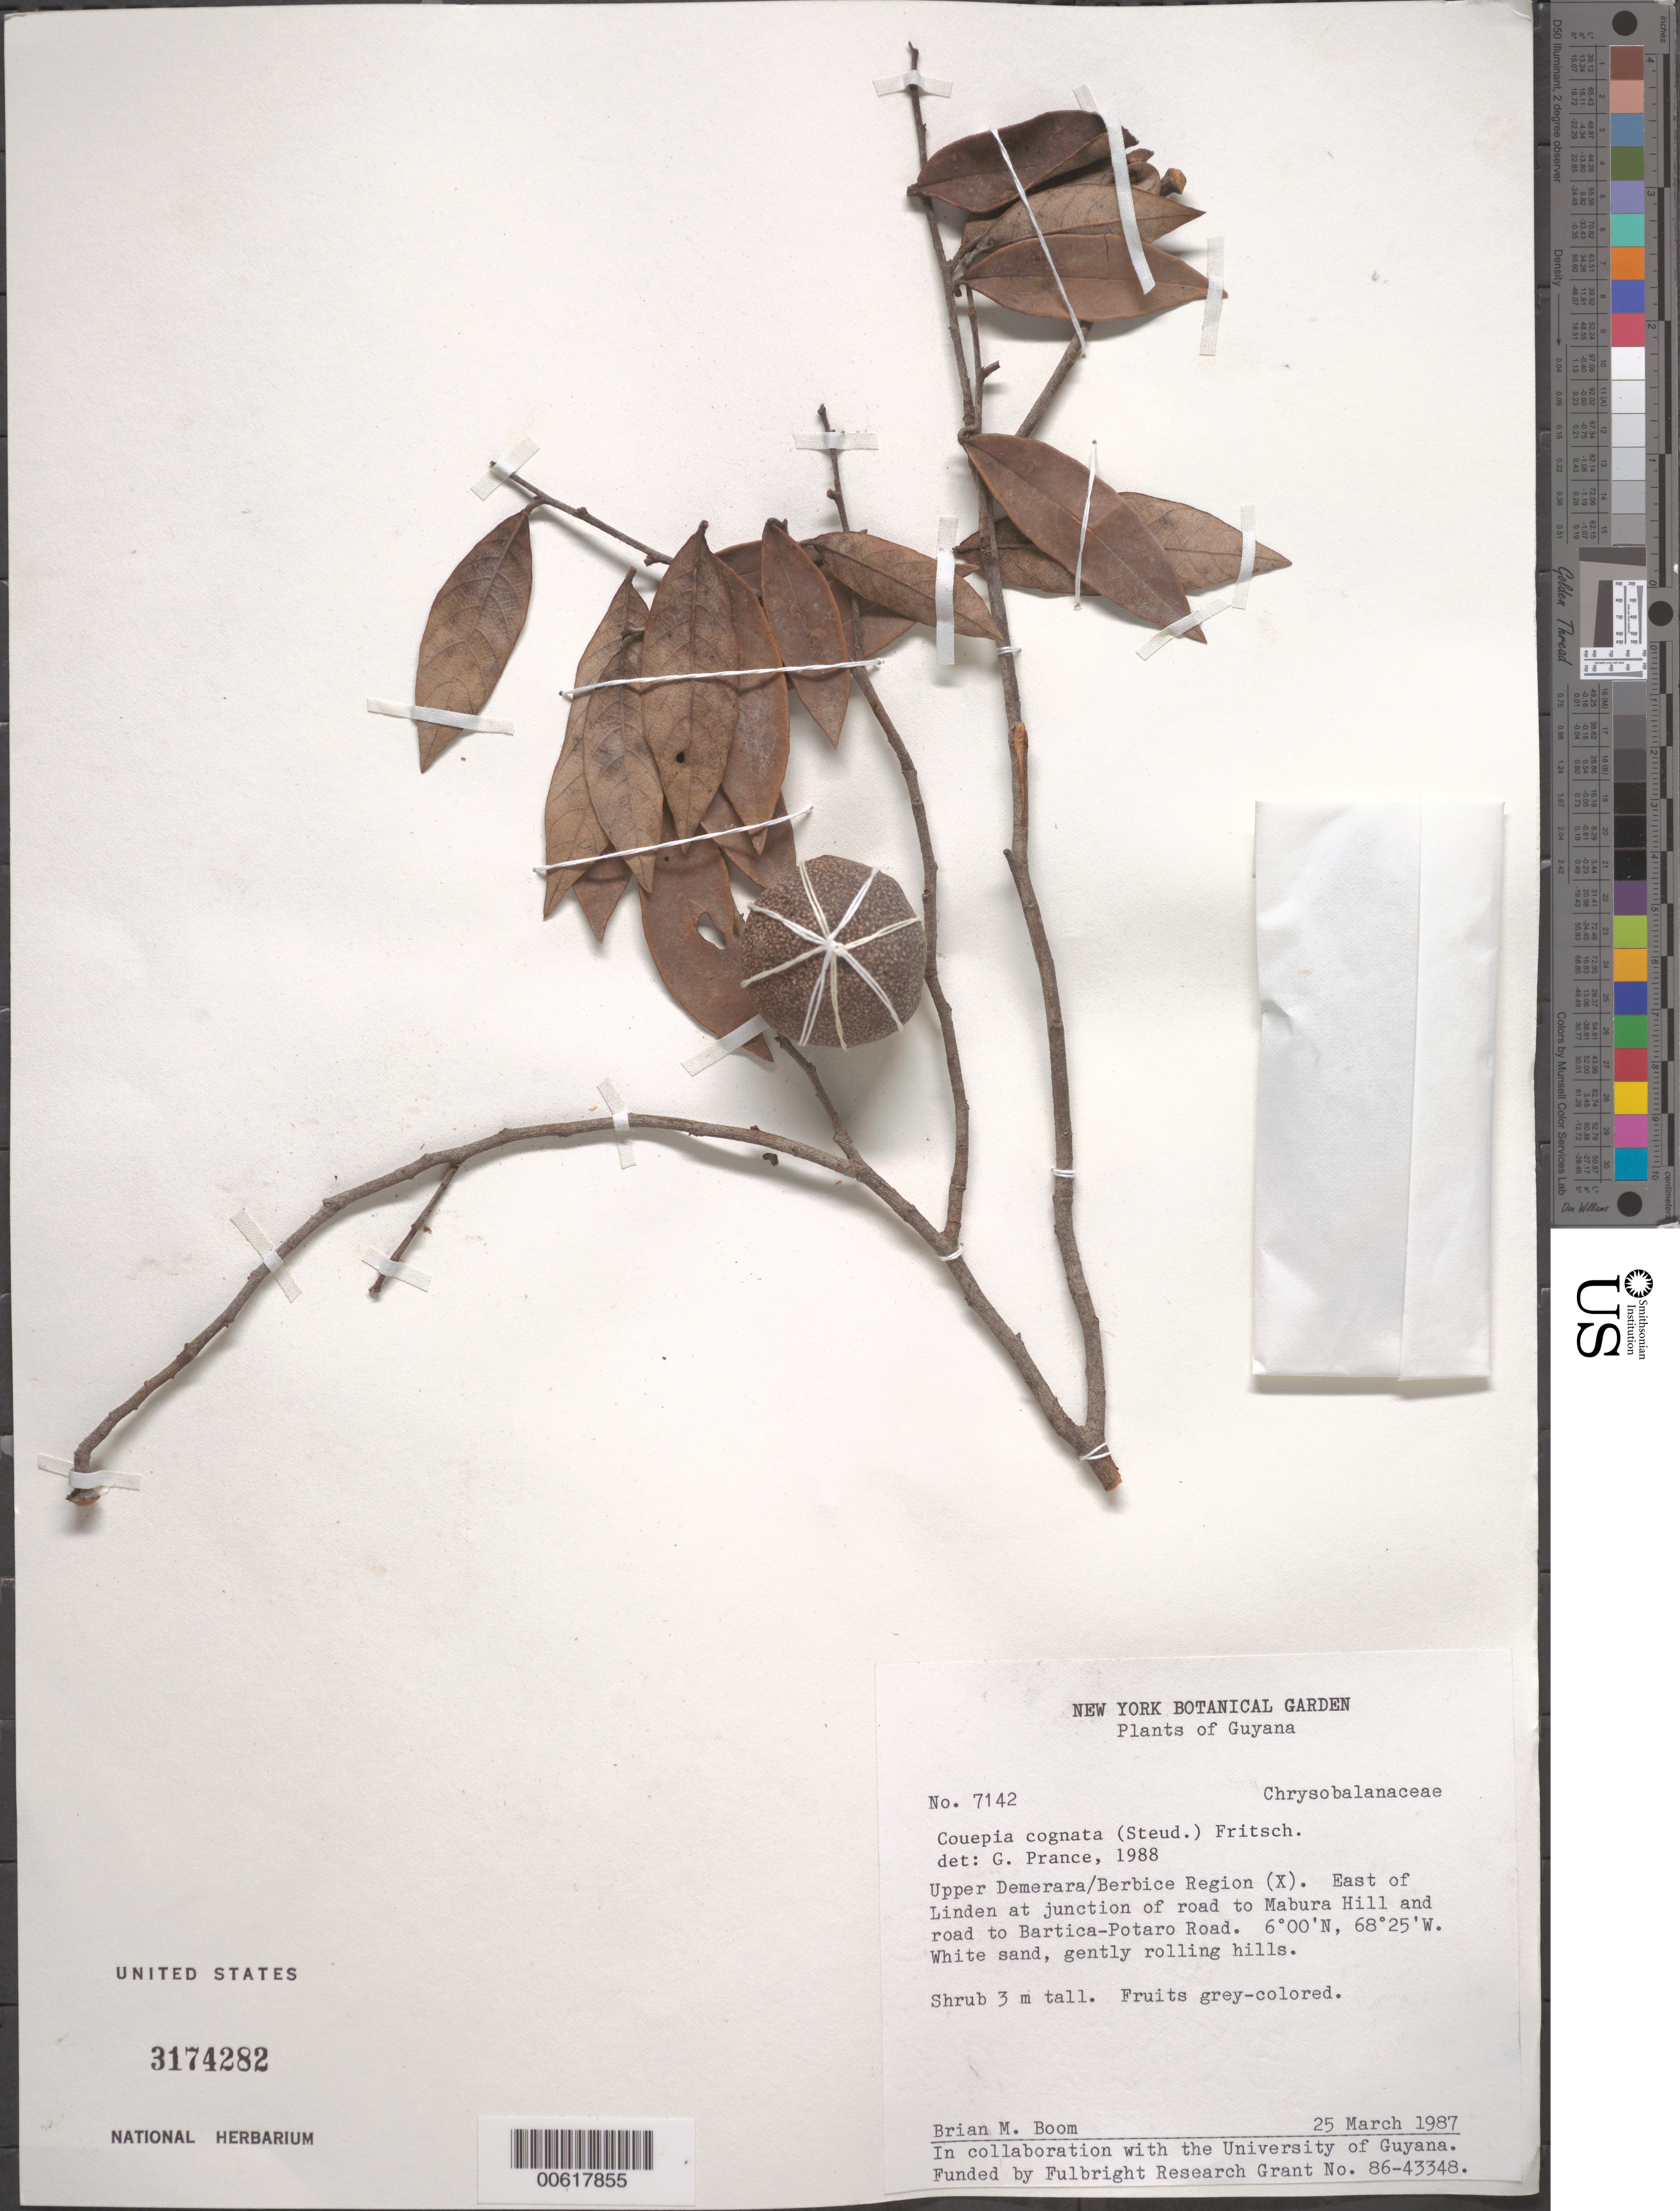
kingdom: Plantae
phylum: Tracheophyta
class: Magnoliopsida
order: Malpighiales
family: Chrysobalanaceae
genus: Gaulettia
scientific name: Gaulettia cognata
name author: (Steud.) Sothers & Prance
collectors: B. M. Boom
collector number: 7142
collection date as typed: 25-Mar-87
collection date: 1987-03-25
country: Guyana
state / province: U. Demerara-Berbice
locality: Linden, E of, at jct. of Mabura Hill/Bartica-Potaro Road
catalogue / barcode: US 3174282